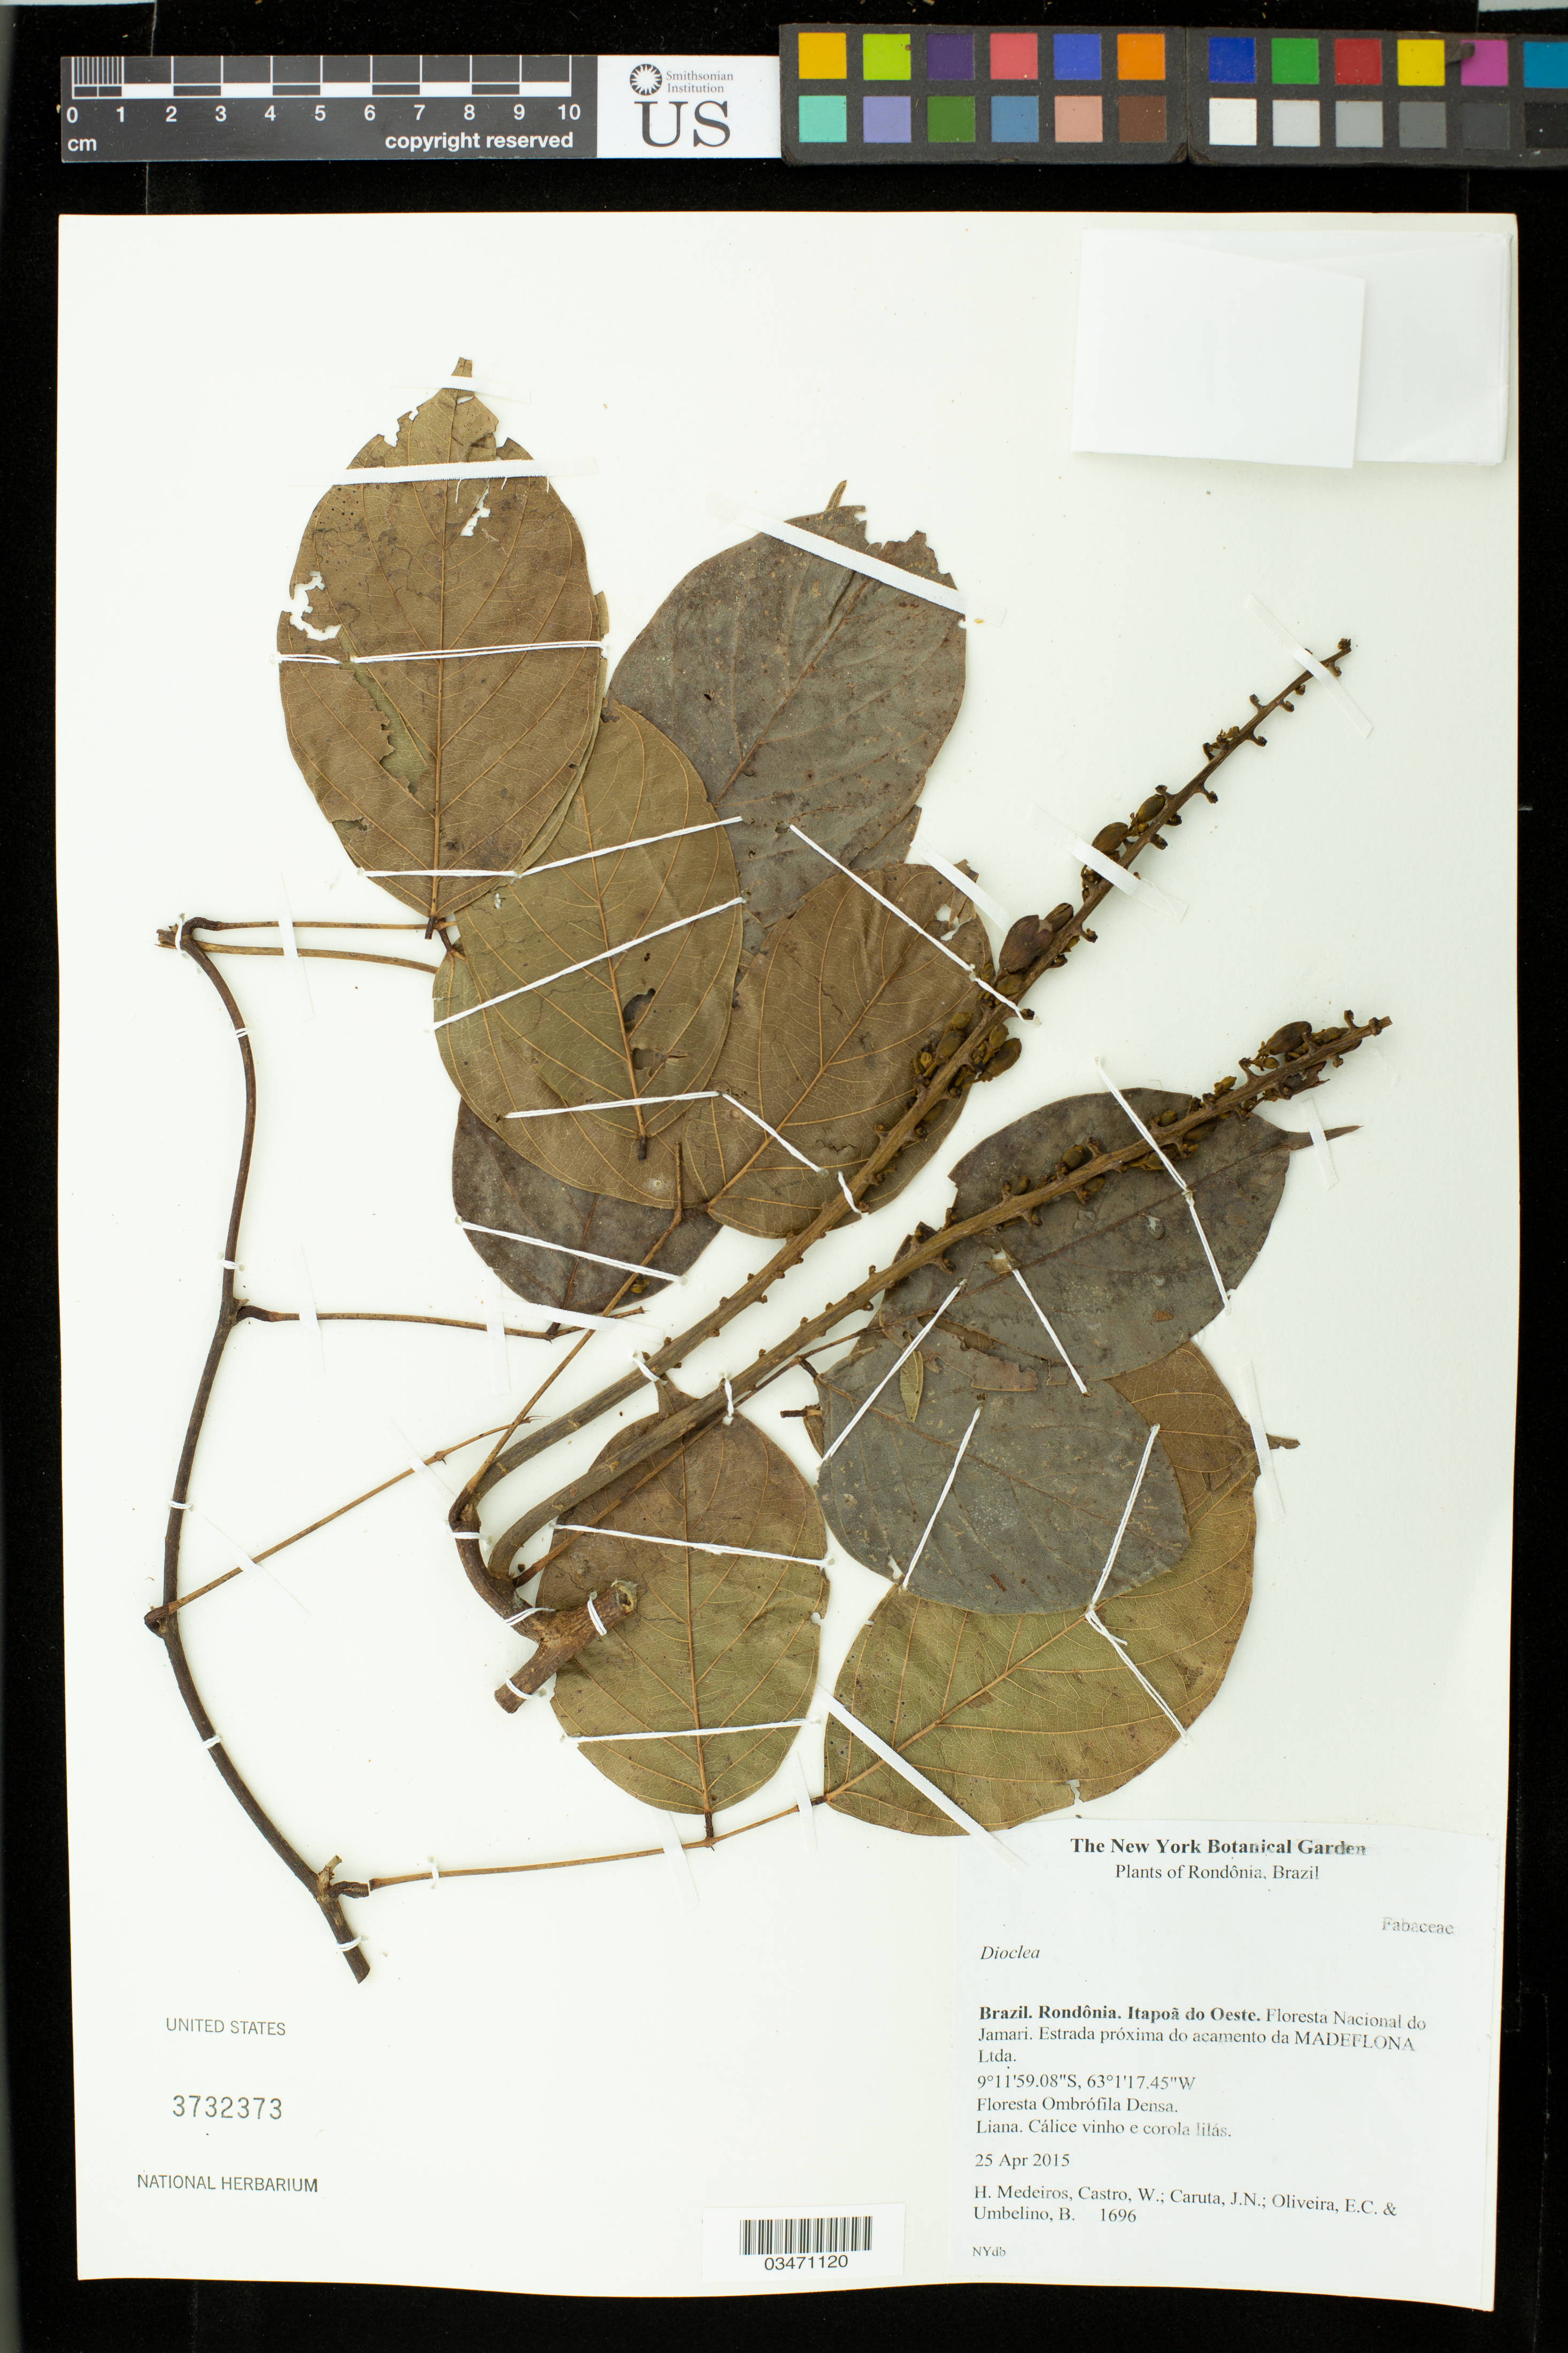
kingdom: Plantae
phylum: Tracheophyta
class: Magnoliopsida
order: Fabales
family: Fabaceae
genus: Dioclea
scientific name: Dioclea sp.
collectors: H. Medeiros, W. Castro, J. Caruta, E. Oliveira & B. Umbelino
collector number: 1696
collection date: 2015-04-25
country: Brazil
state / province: Rondônia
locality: Itapoa do Oeste. Floresta Nacional do Jamari. Estrada proxima do acamento da Madeflona Ltda.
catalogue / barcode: US 3732373